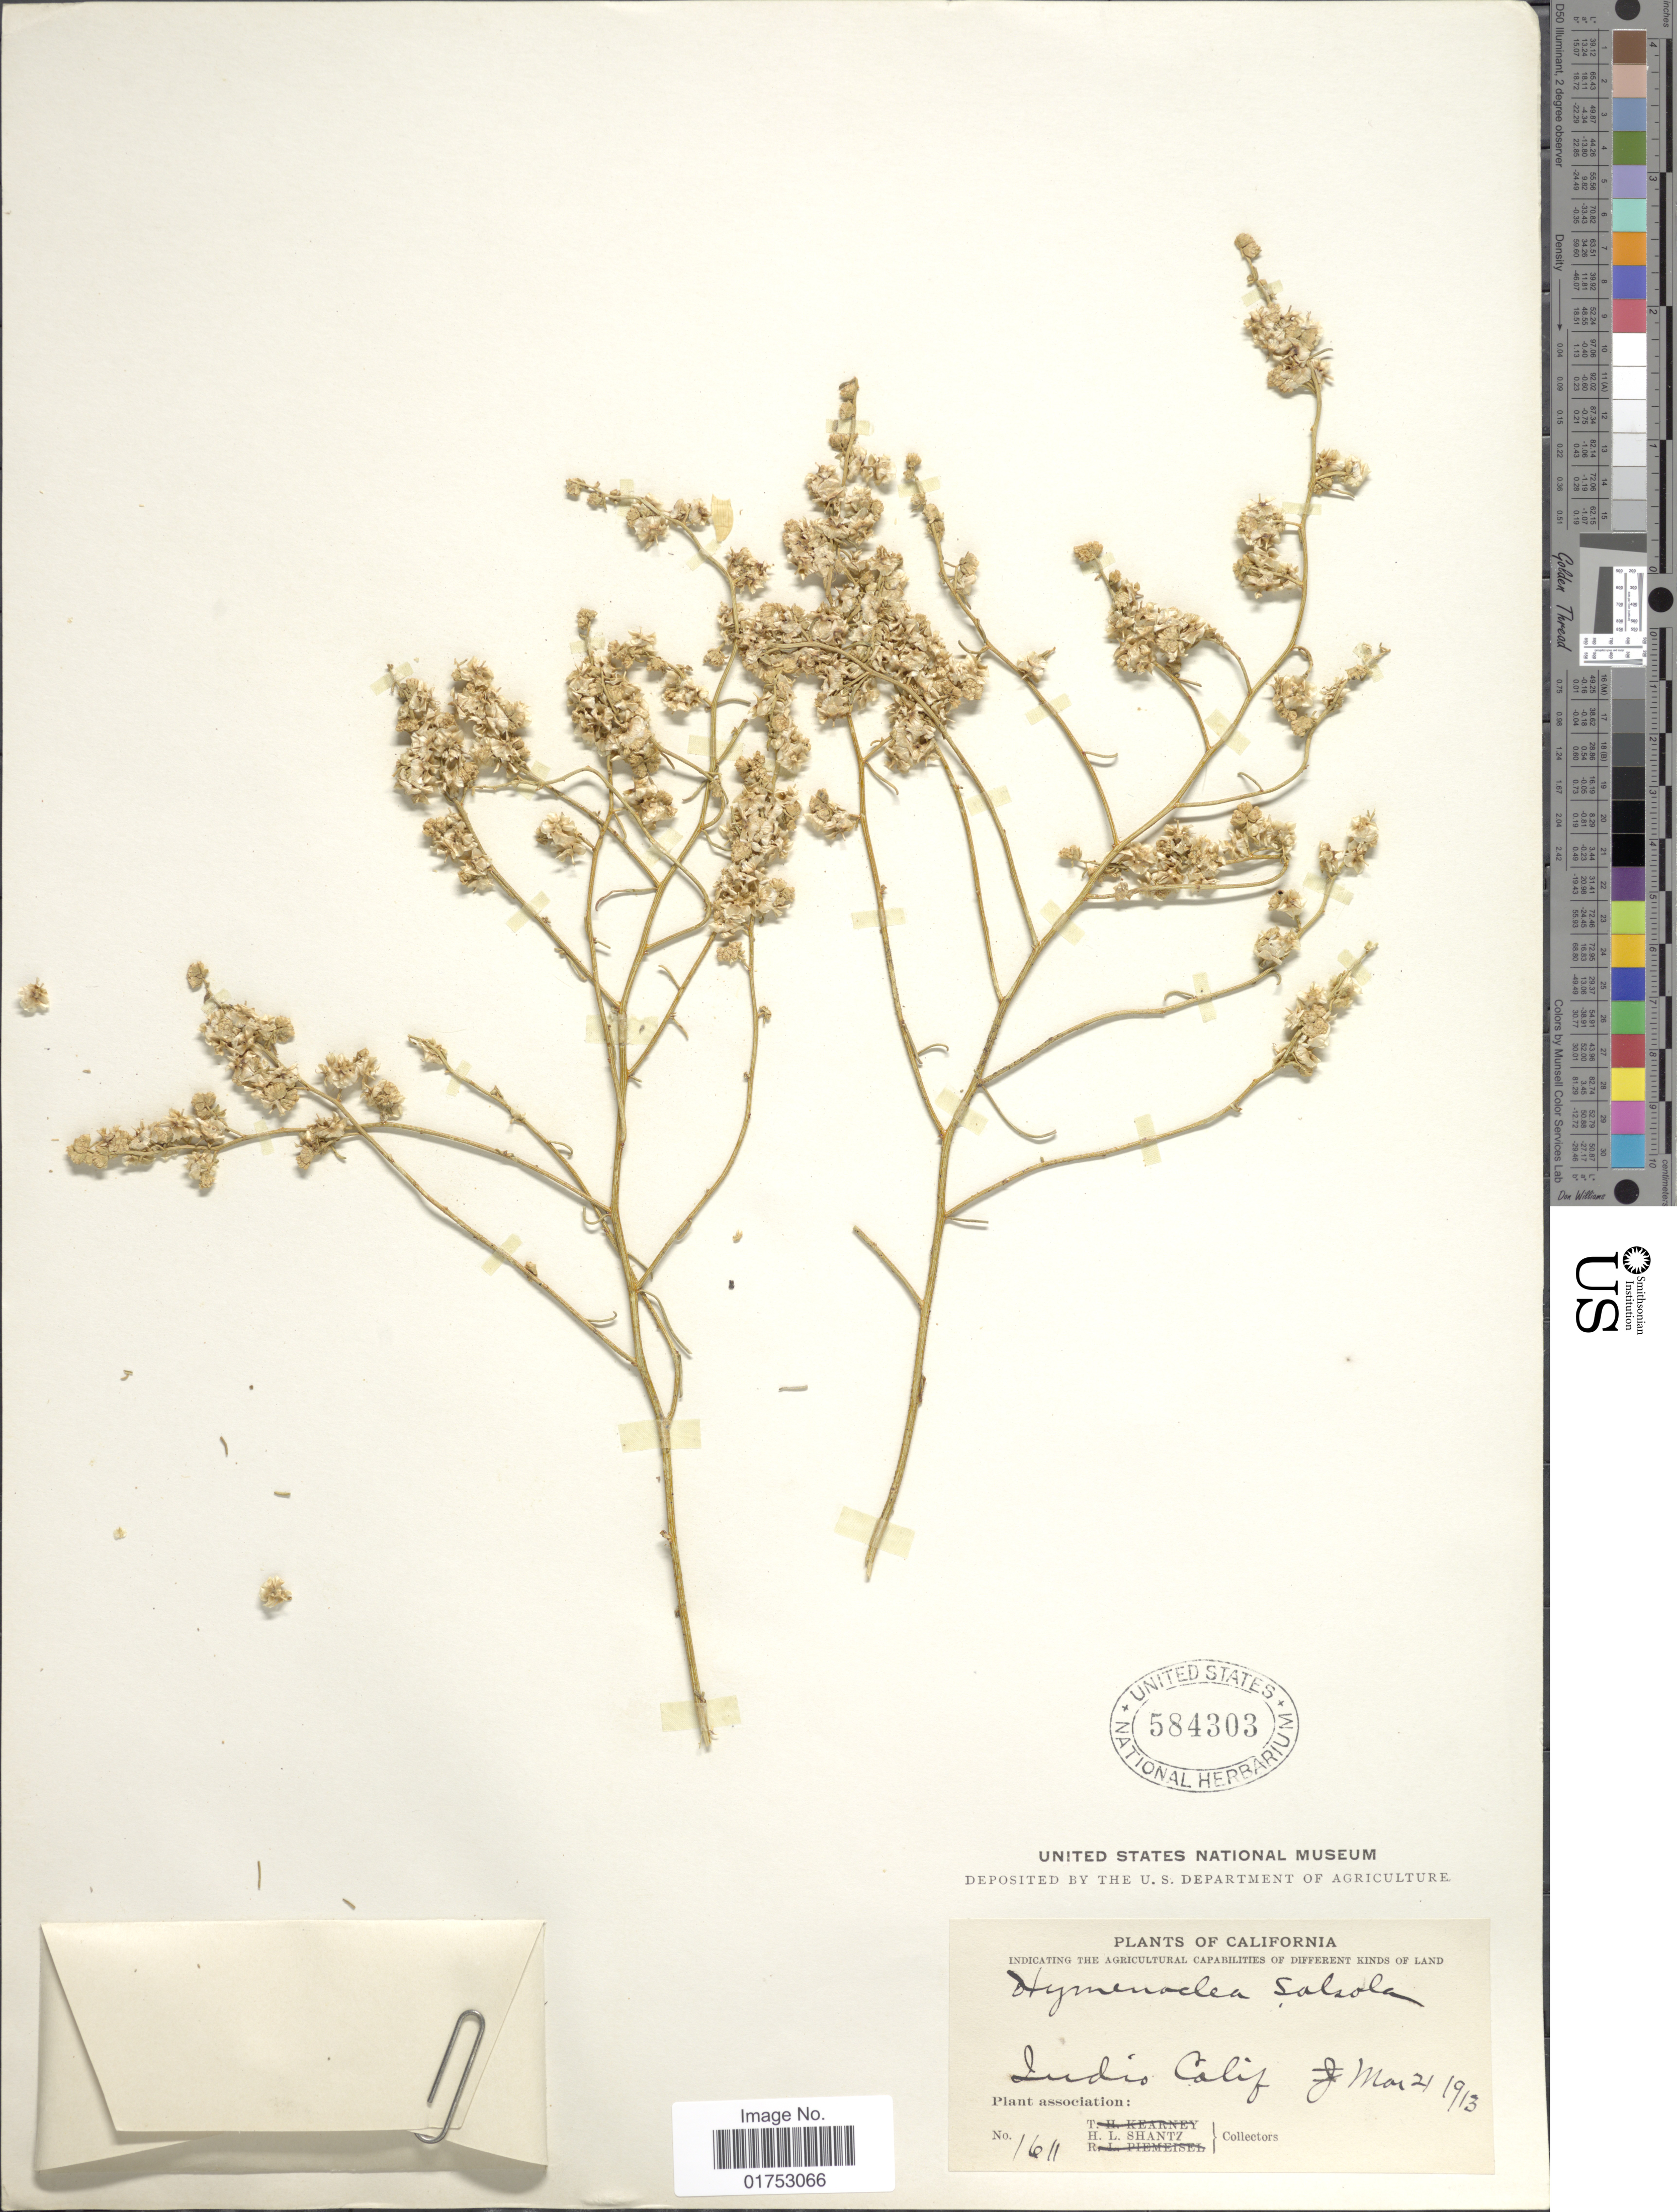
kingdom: Plantae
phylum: Tracheophyta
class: Magnoliopsida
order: Asterales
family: Asteraceae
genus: Hymenoclea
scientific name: Hymenoclea salsola var. fasciculata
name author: (A. Nelson) K.M. Peterson & W.W.Payne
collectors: H. Shantz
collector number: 1611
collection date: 1913-03-21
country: United States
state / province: California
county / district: Riverside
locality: Indio, Calif.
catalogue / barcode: US 584303